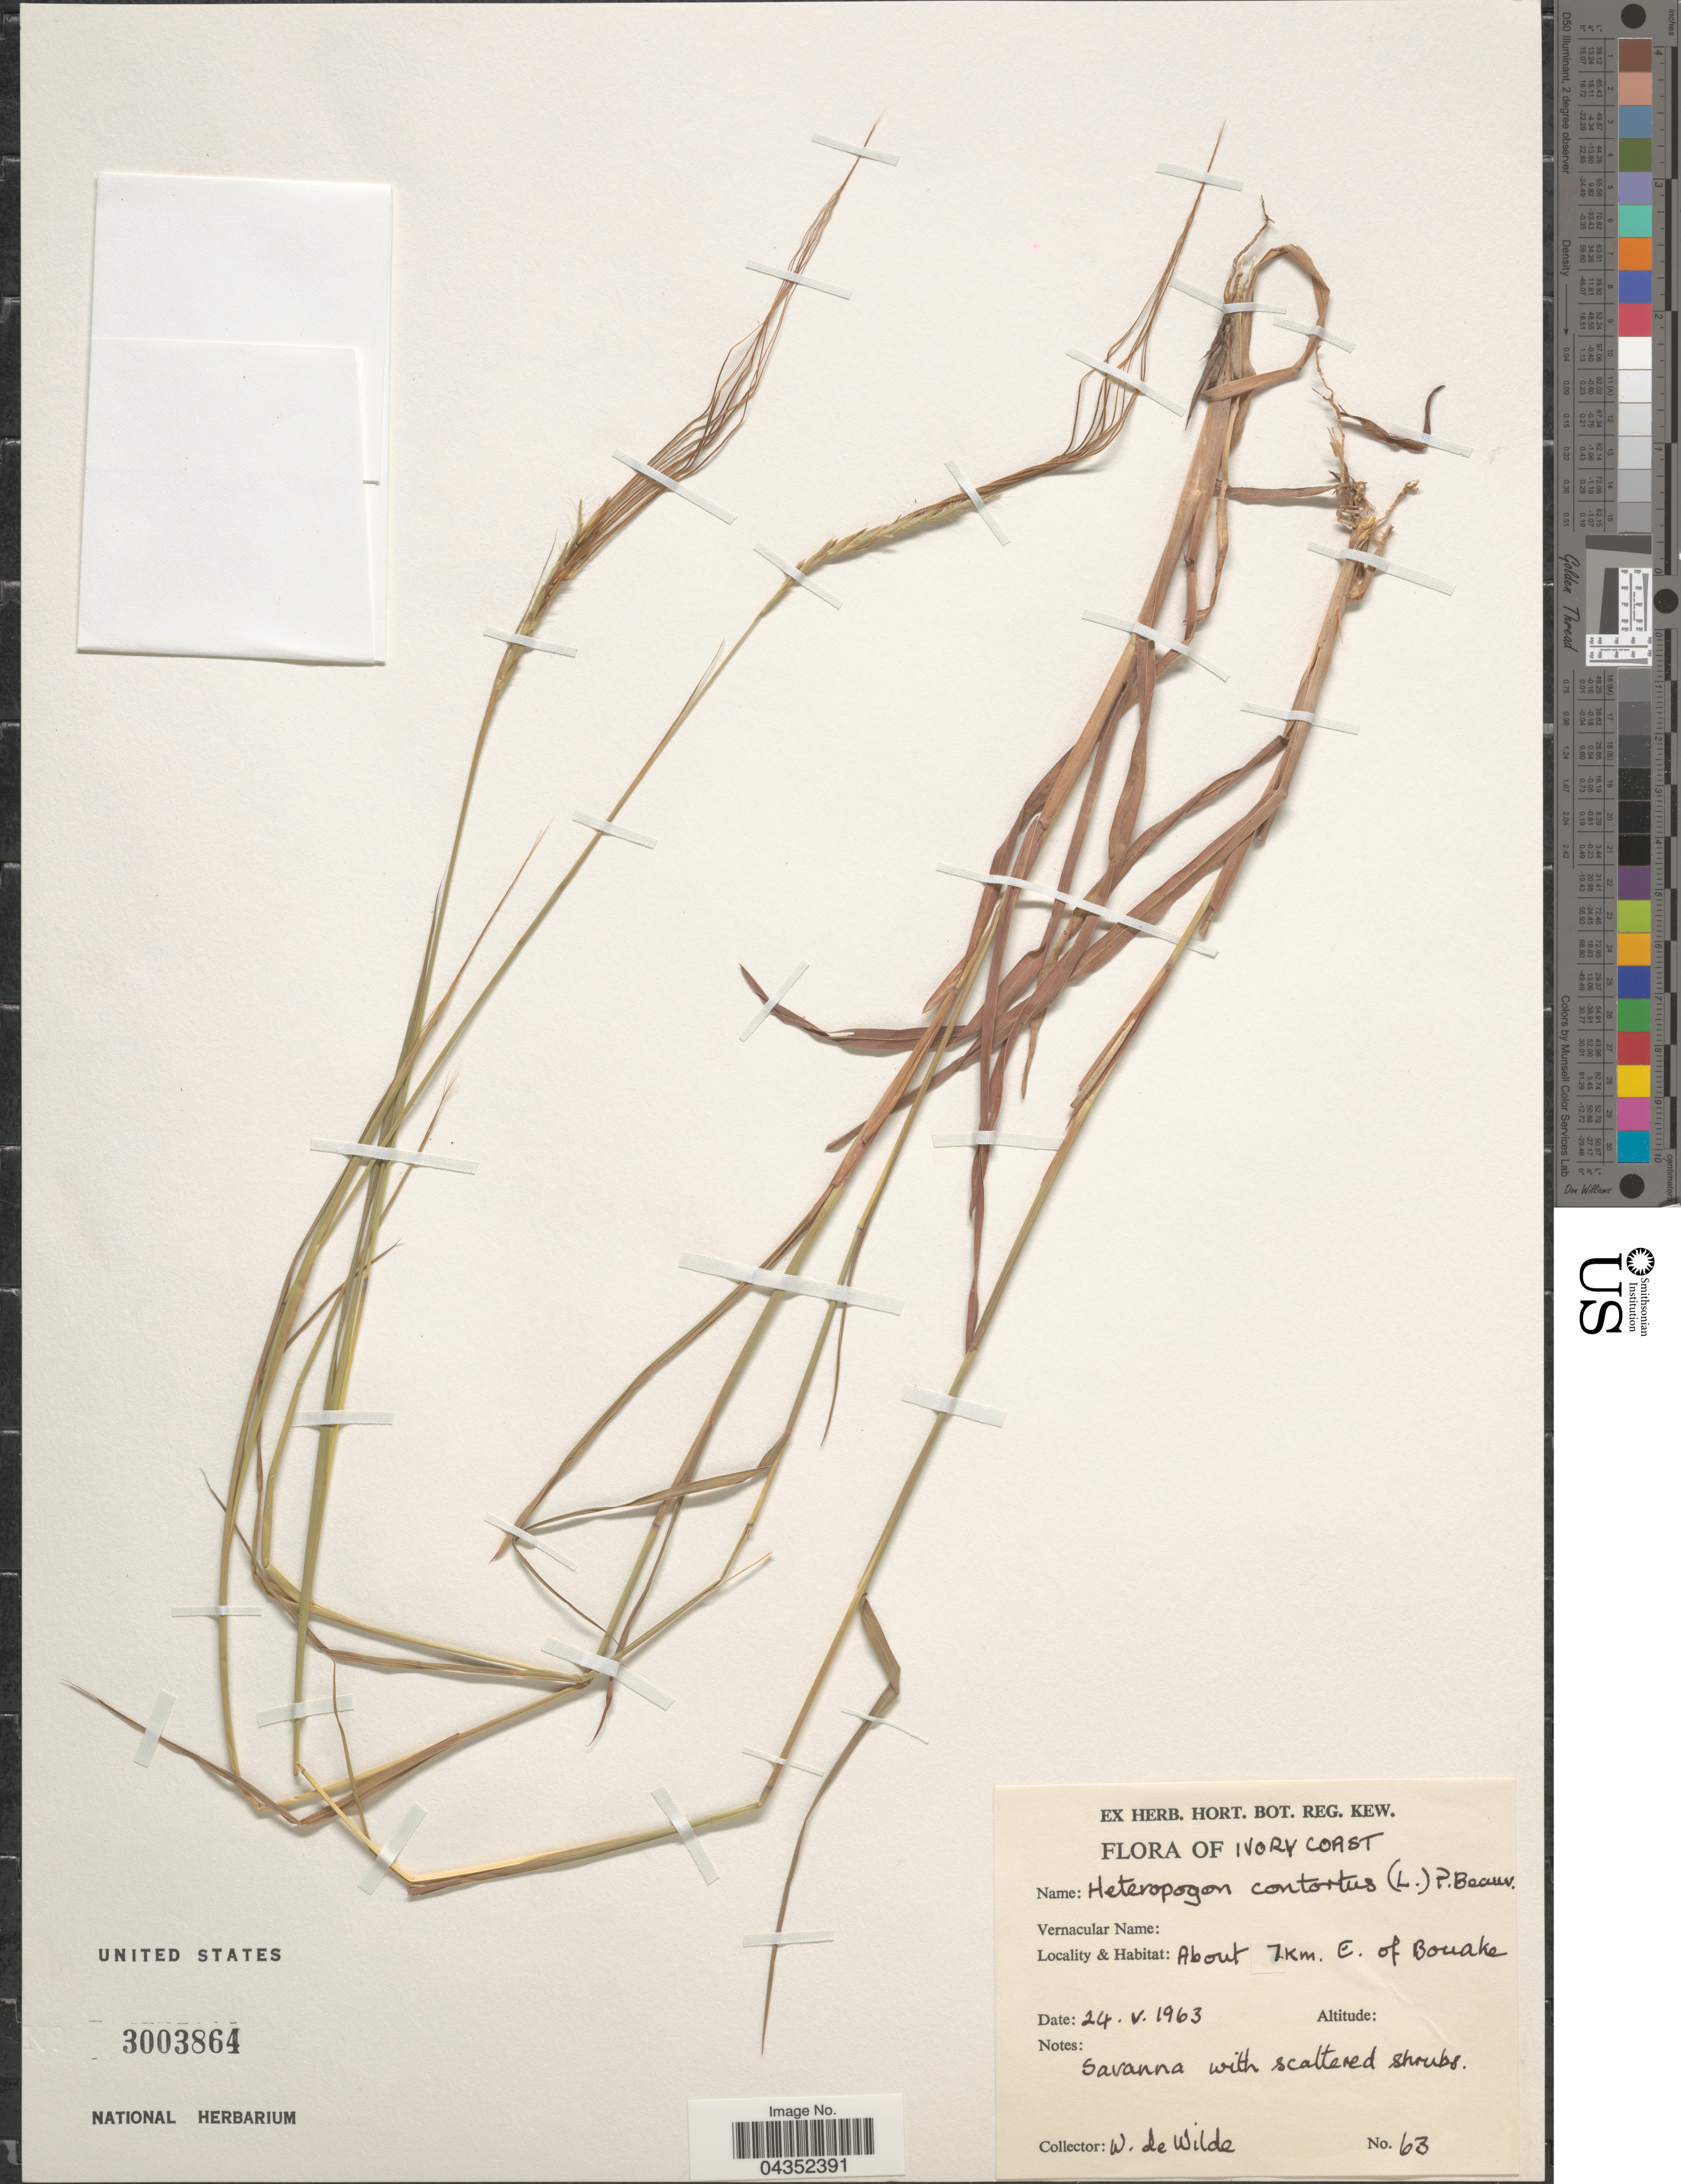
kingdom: Plantae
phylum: Tracheophyta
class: Liliopsida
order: Poales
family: Poaceae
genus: Heteropogon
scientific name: Heteropogon contortus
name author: (L.) P. Beauv. ex Roem. & Schult.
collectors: W. De Wilde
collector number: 63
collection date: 1963-05-24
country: Ivory Coast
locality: About 7km. E. of Bouake.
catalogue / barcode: US 3003864